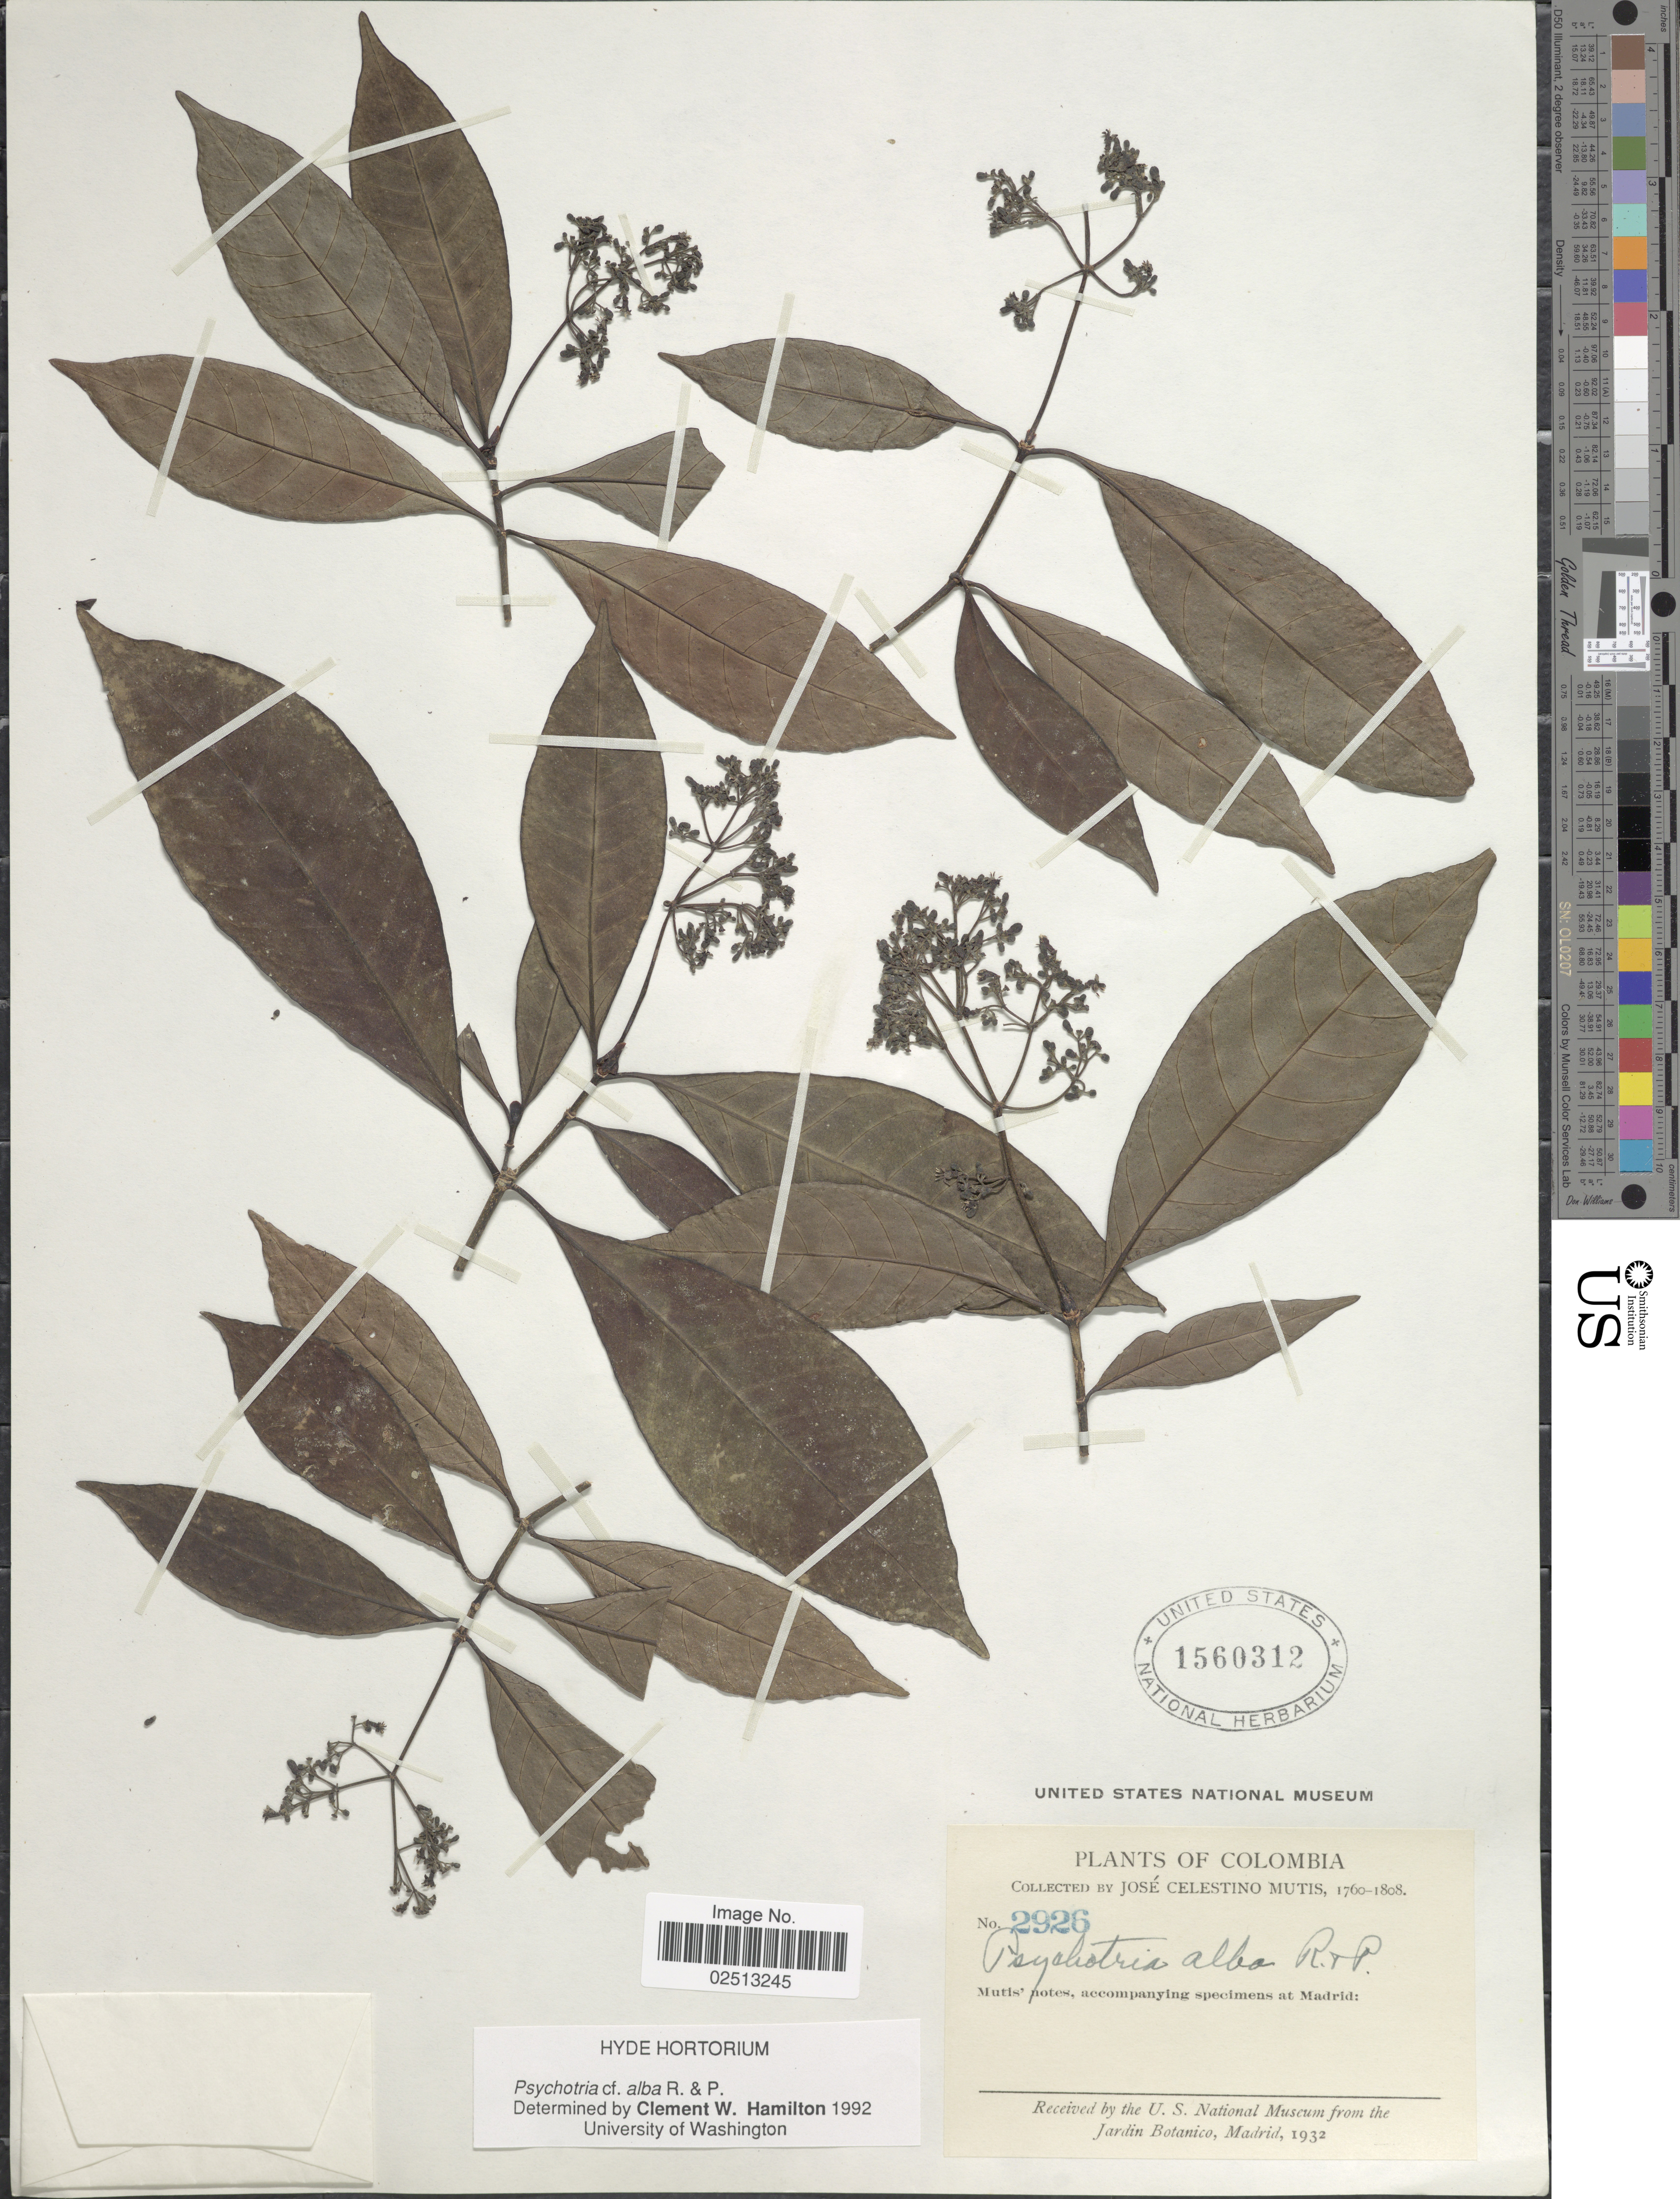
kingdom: Plantae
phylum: Tracheophyta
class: Magnoliopsida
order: Gentianales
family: Rubiaceae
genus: Psychotria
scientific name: Psychotria alba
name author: Ruiz & Pav.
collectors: J. C. B. Mutis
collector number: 2926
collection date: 1760/1808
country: Colombia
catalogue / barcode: US 1560312